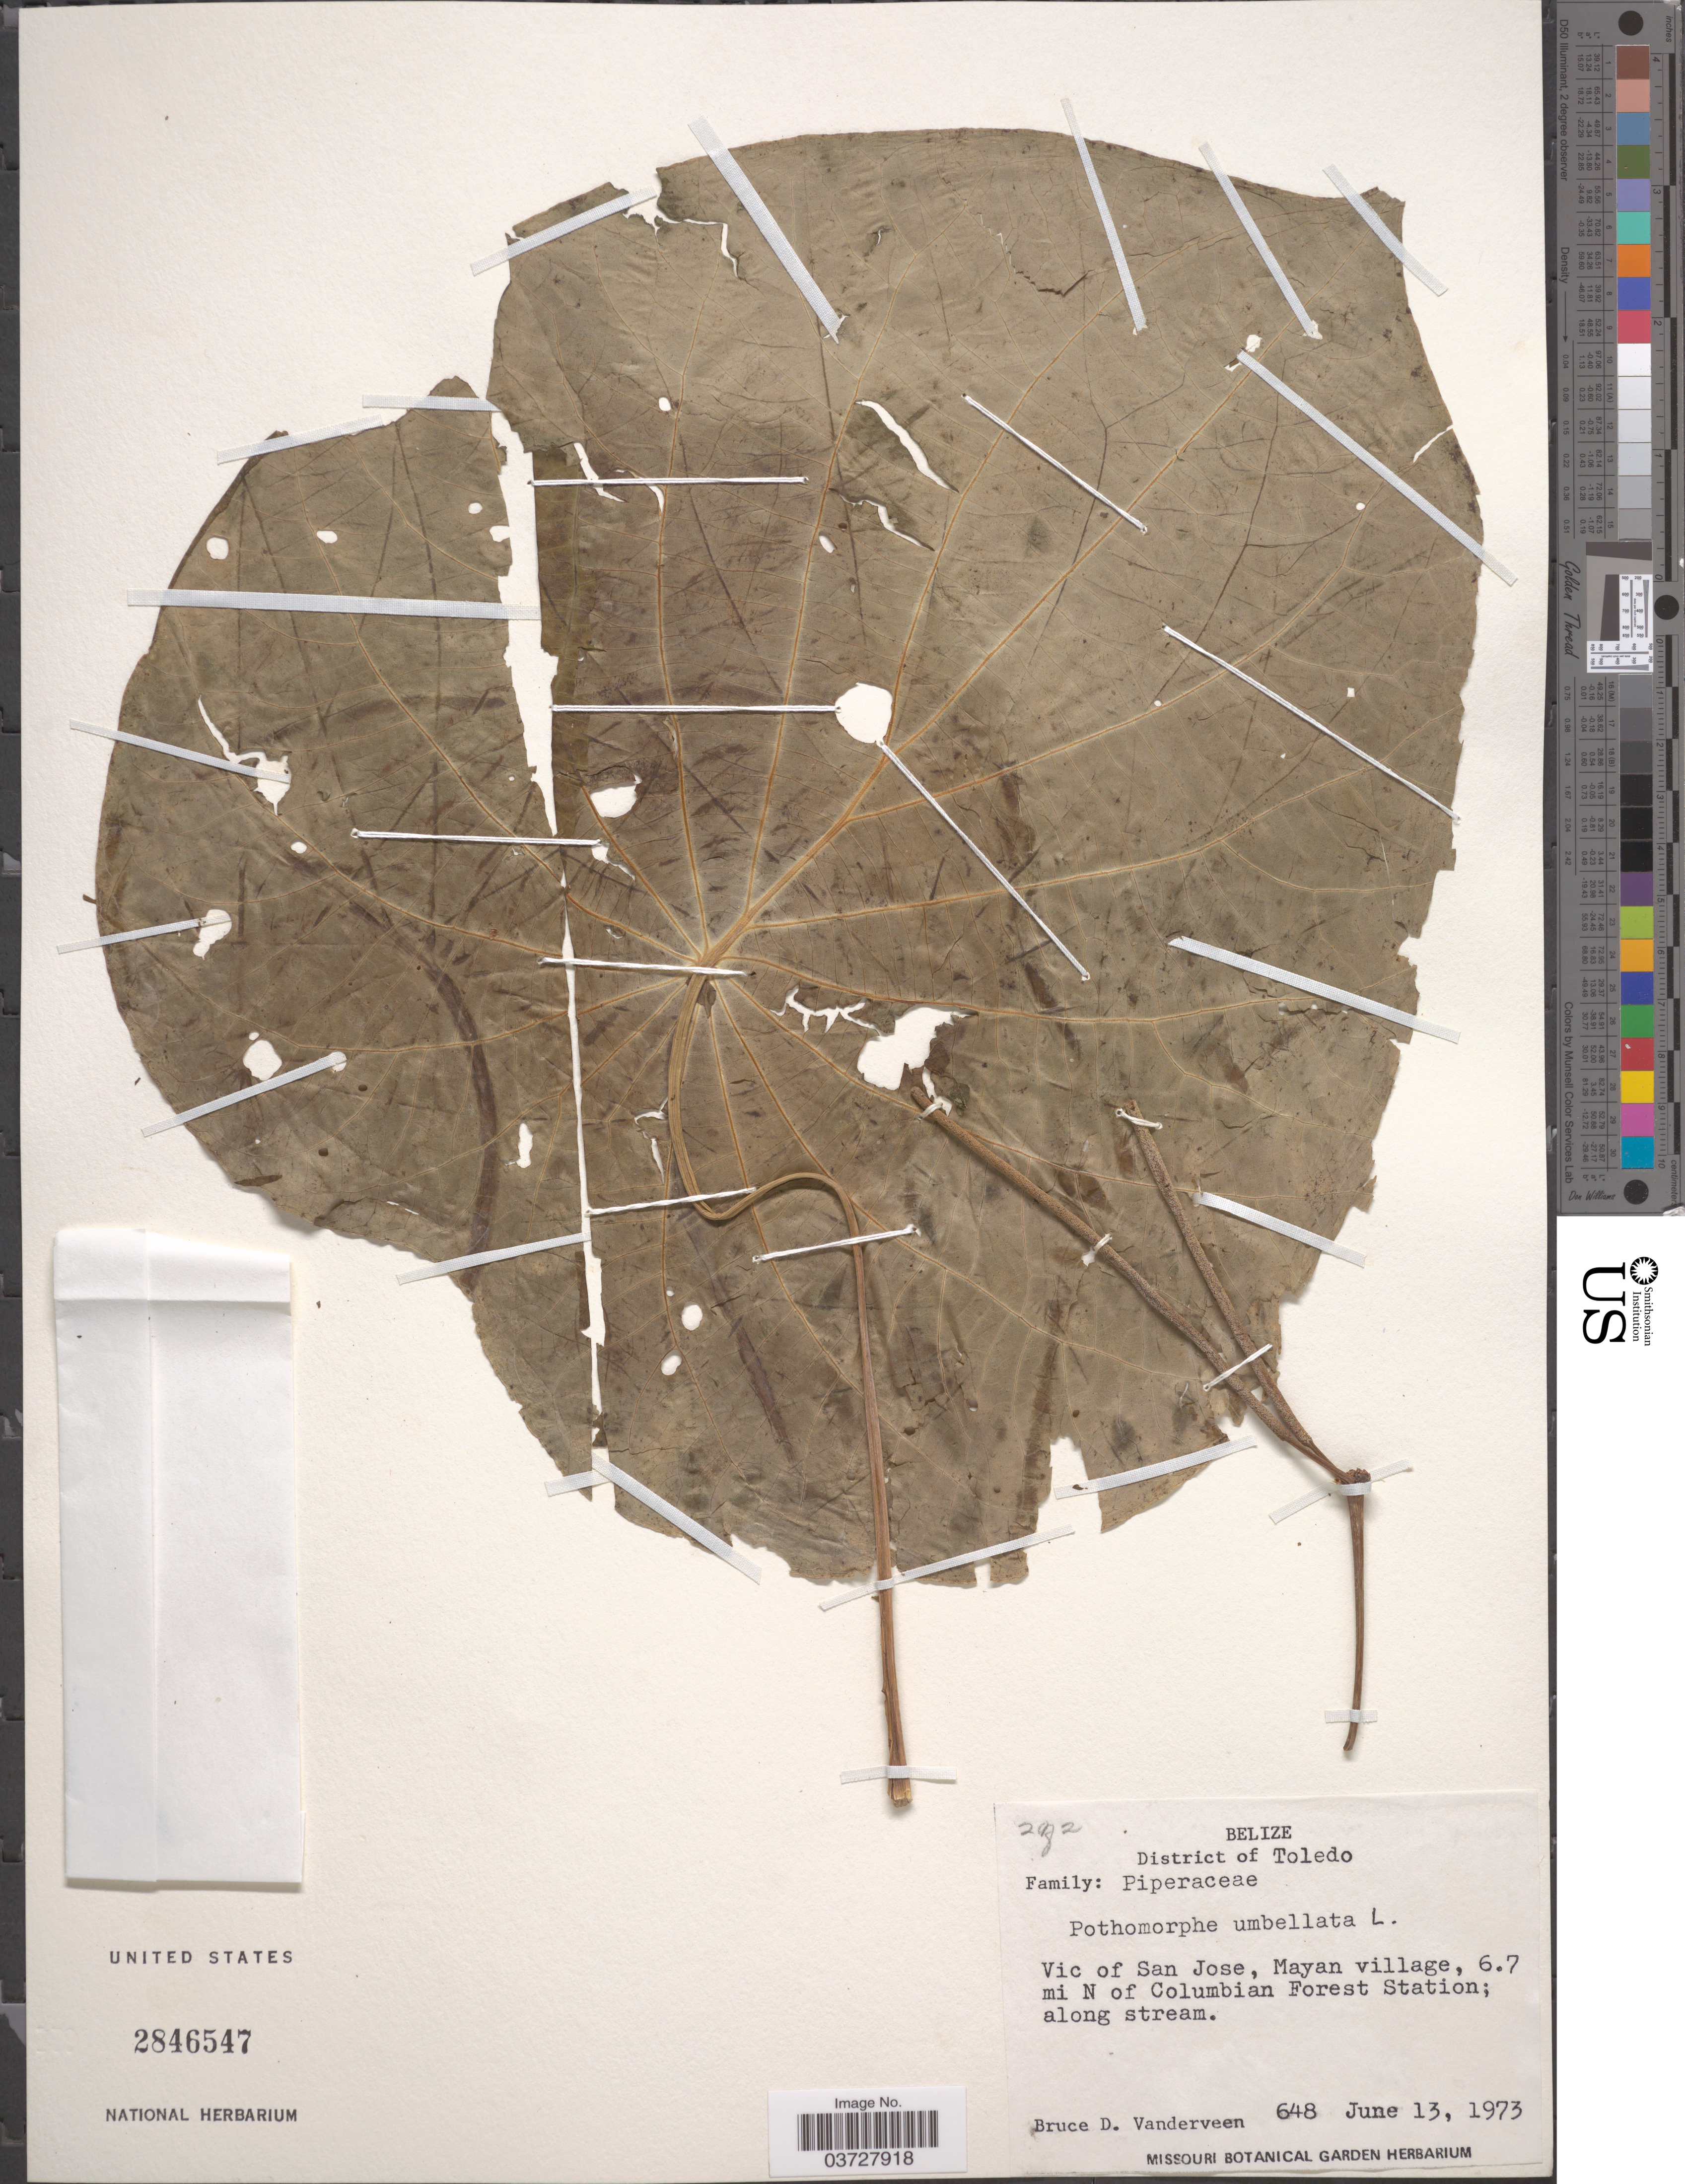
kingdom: Plantae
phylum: Tracheophyta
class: Magnoliopsida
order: Piperales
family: Piperaceae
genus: Piper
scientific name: Piper umbellatum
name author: L.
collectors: B. Vanderveen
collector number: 648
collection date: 1973-06-13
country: Belize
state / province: Toledo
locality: District of Toledo. Vic of San Jose, Mayan village, 6.7 mi N of Columbian Forest Station.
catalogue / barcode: US 2846547